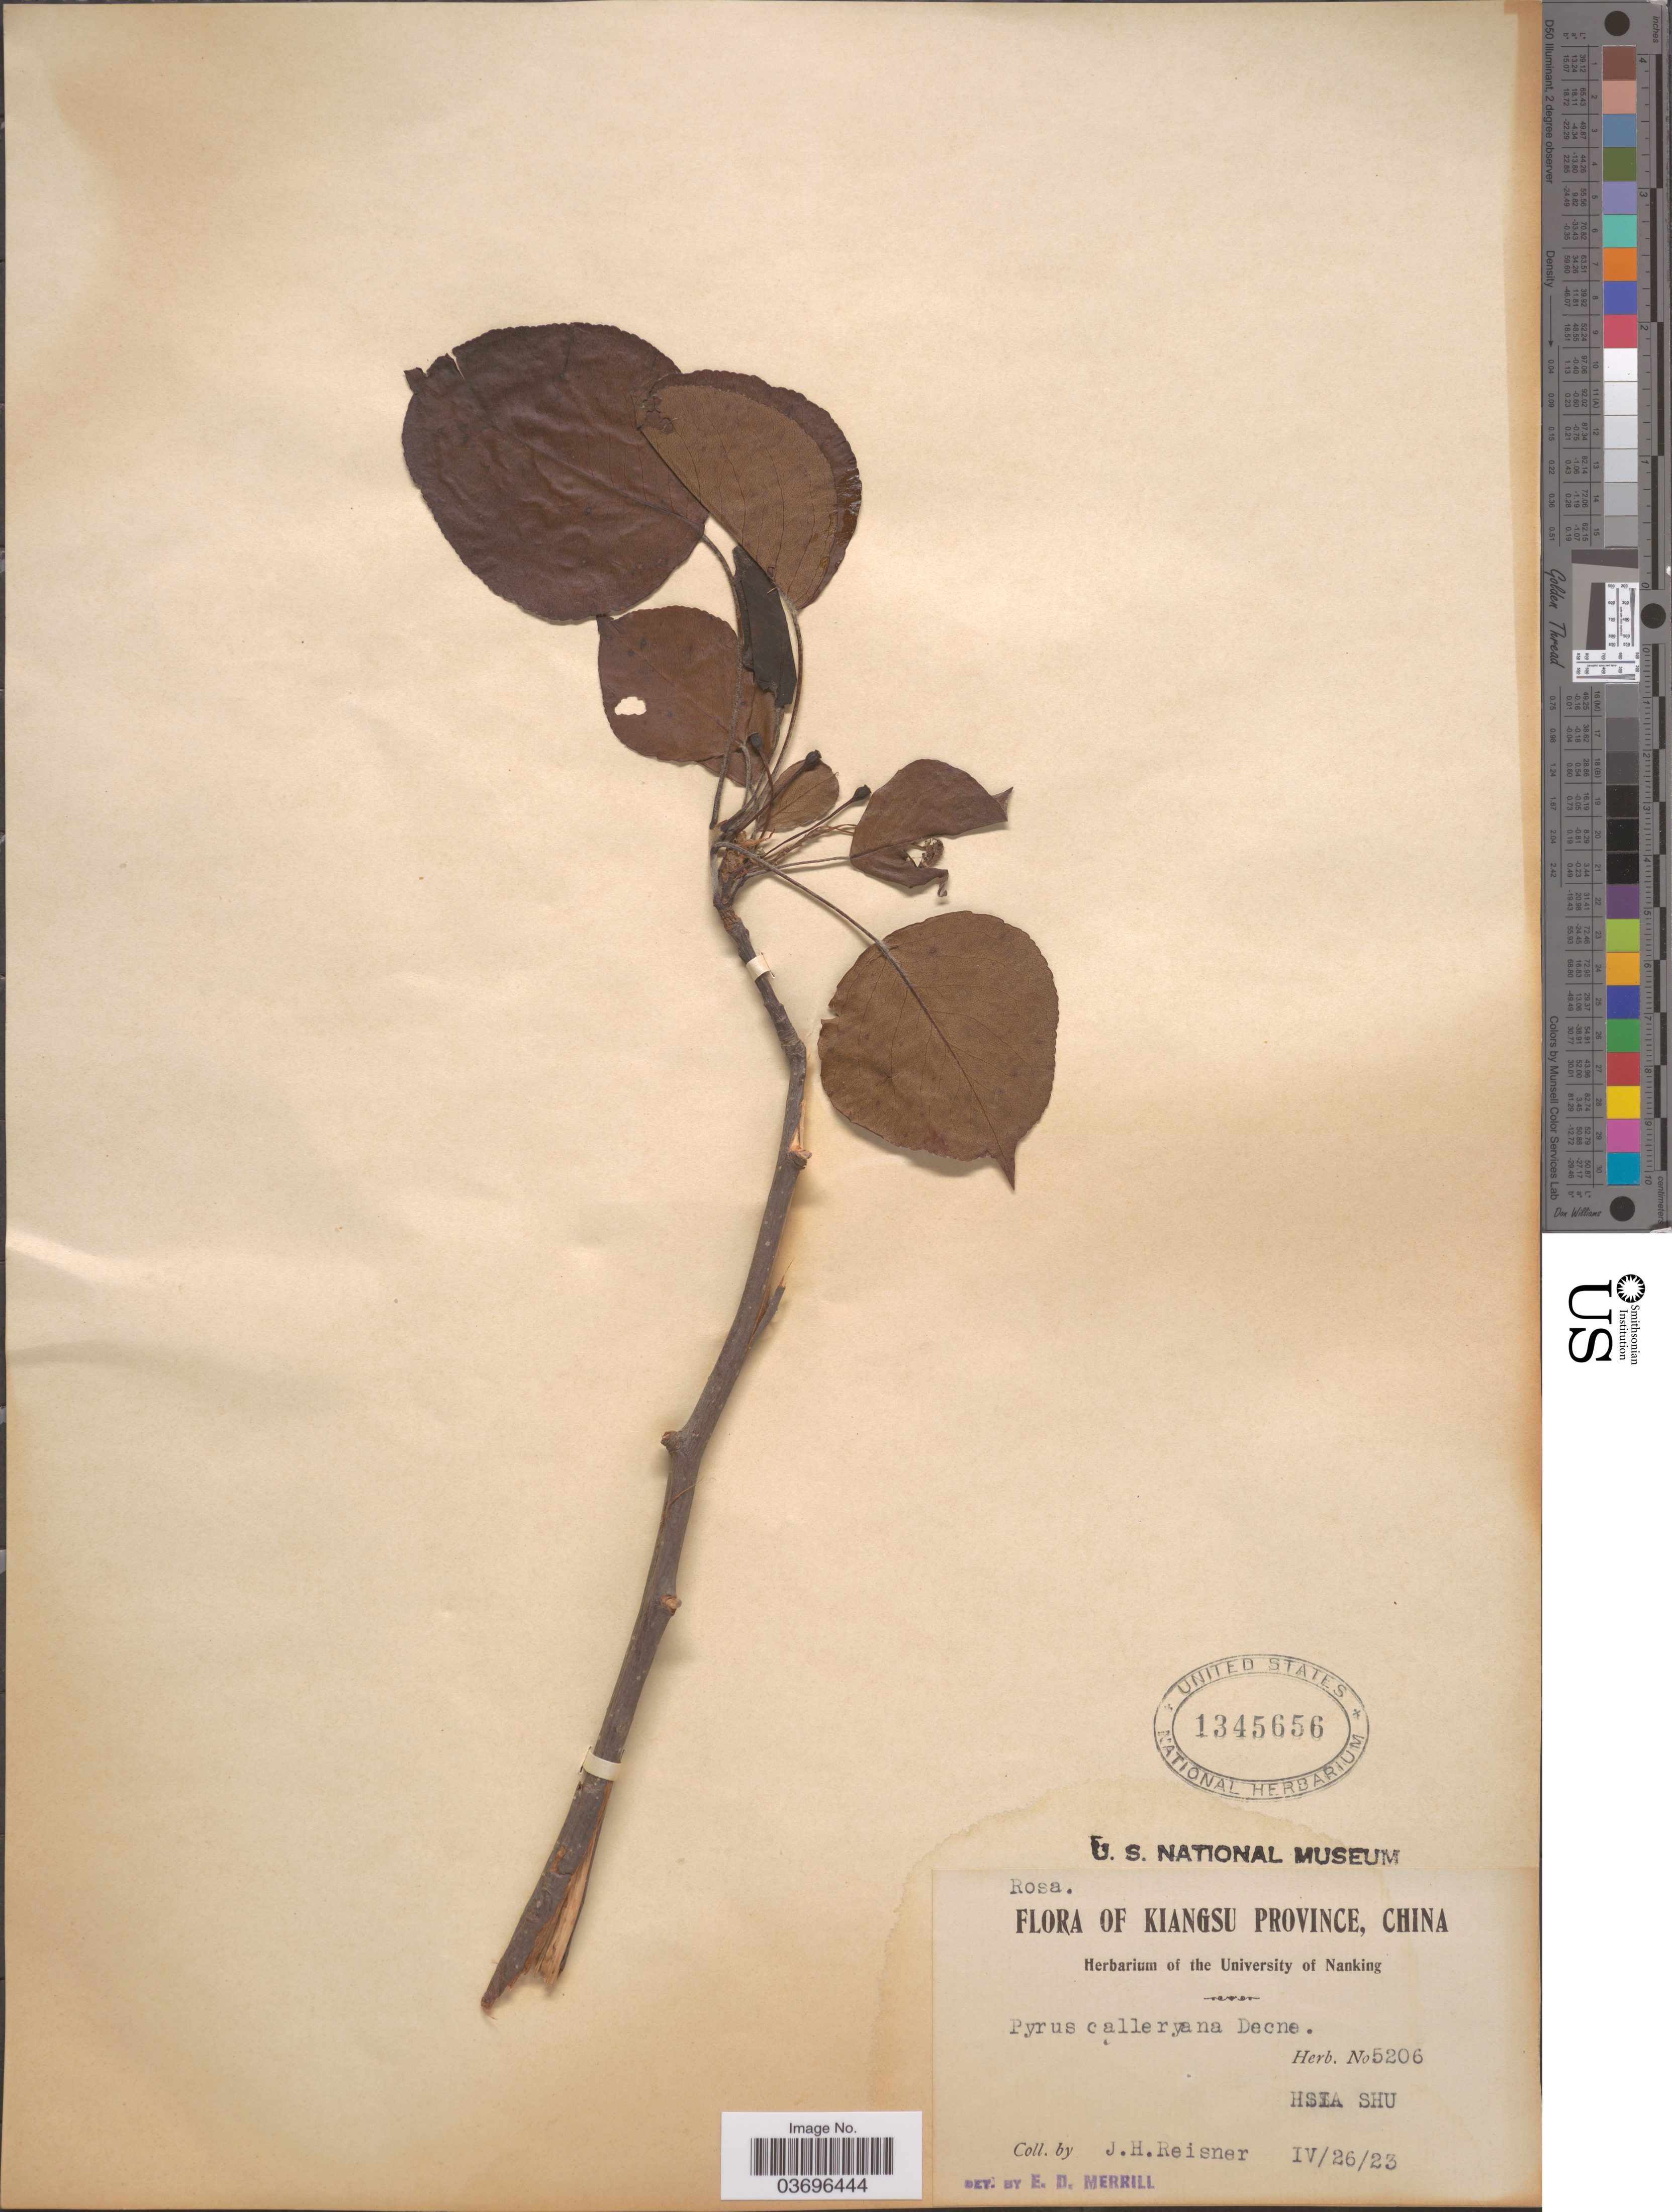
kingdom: Plantae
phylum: Tracheophyta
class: Magnoliopsida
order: Rosales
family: Rosaceae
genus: Pyrus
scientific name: Pyrus calleryana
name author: Decne.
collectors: J. Reisner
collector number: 5206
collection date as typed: Transcribed d/m/y: 26/4/23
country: China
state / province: Jiangsu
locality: Kiangsu Province. Hsia Shu.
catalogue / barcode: US 1345656